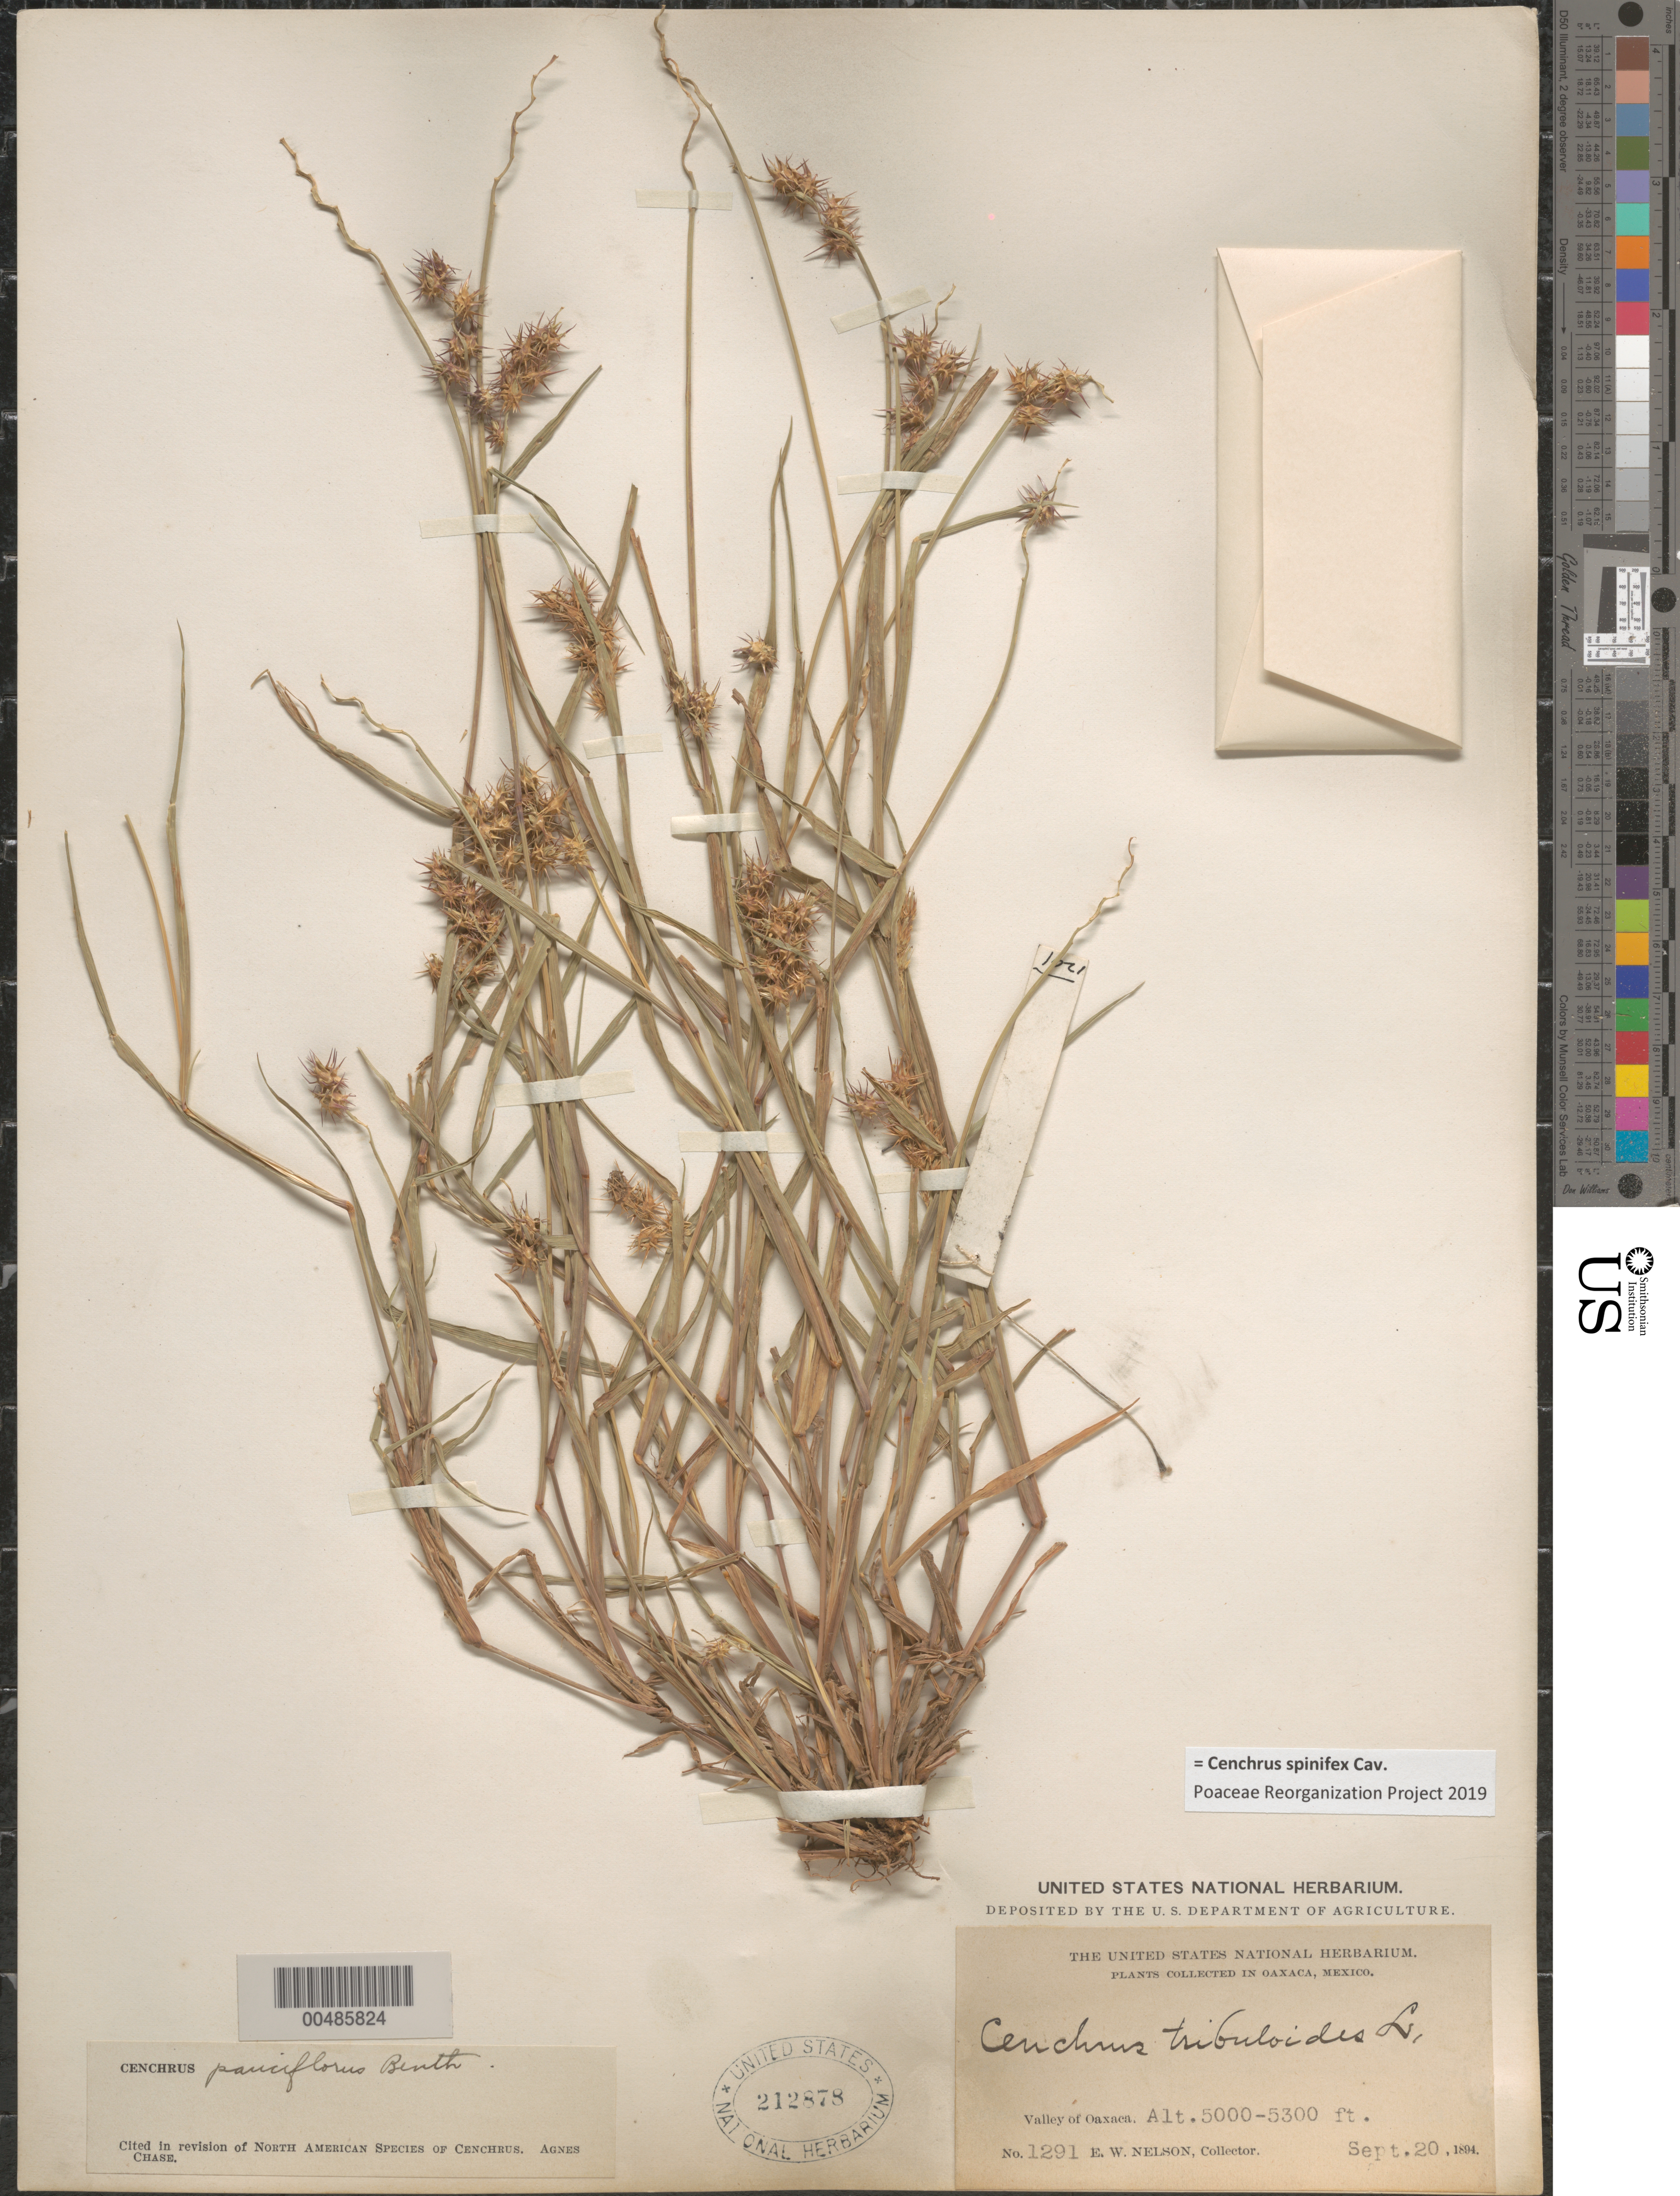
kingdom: Plantae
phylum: Tracheophyta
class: Liliopsida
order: Poales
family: Poaceae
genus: Cenchrus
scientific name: Cenchrus spinifex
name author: Cav.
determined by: Poaceae Reorganization Project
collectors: E. W. Nelson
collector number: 1291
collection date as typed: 20 Sep 1894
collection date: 1894-09-20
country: Mexico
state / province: Oaxaca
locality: Valley of Oaxaca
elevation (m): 1524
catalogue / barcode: US 212878